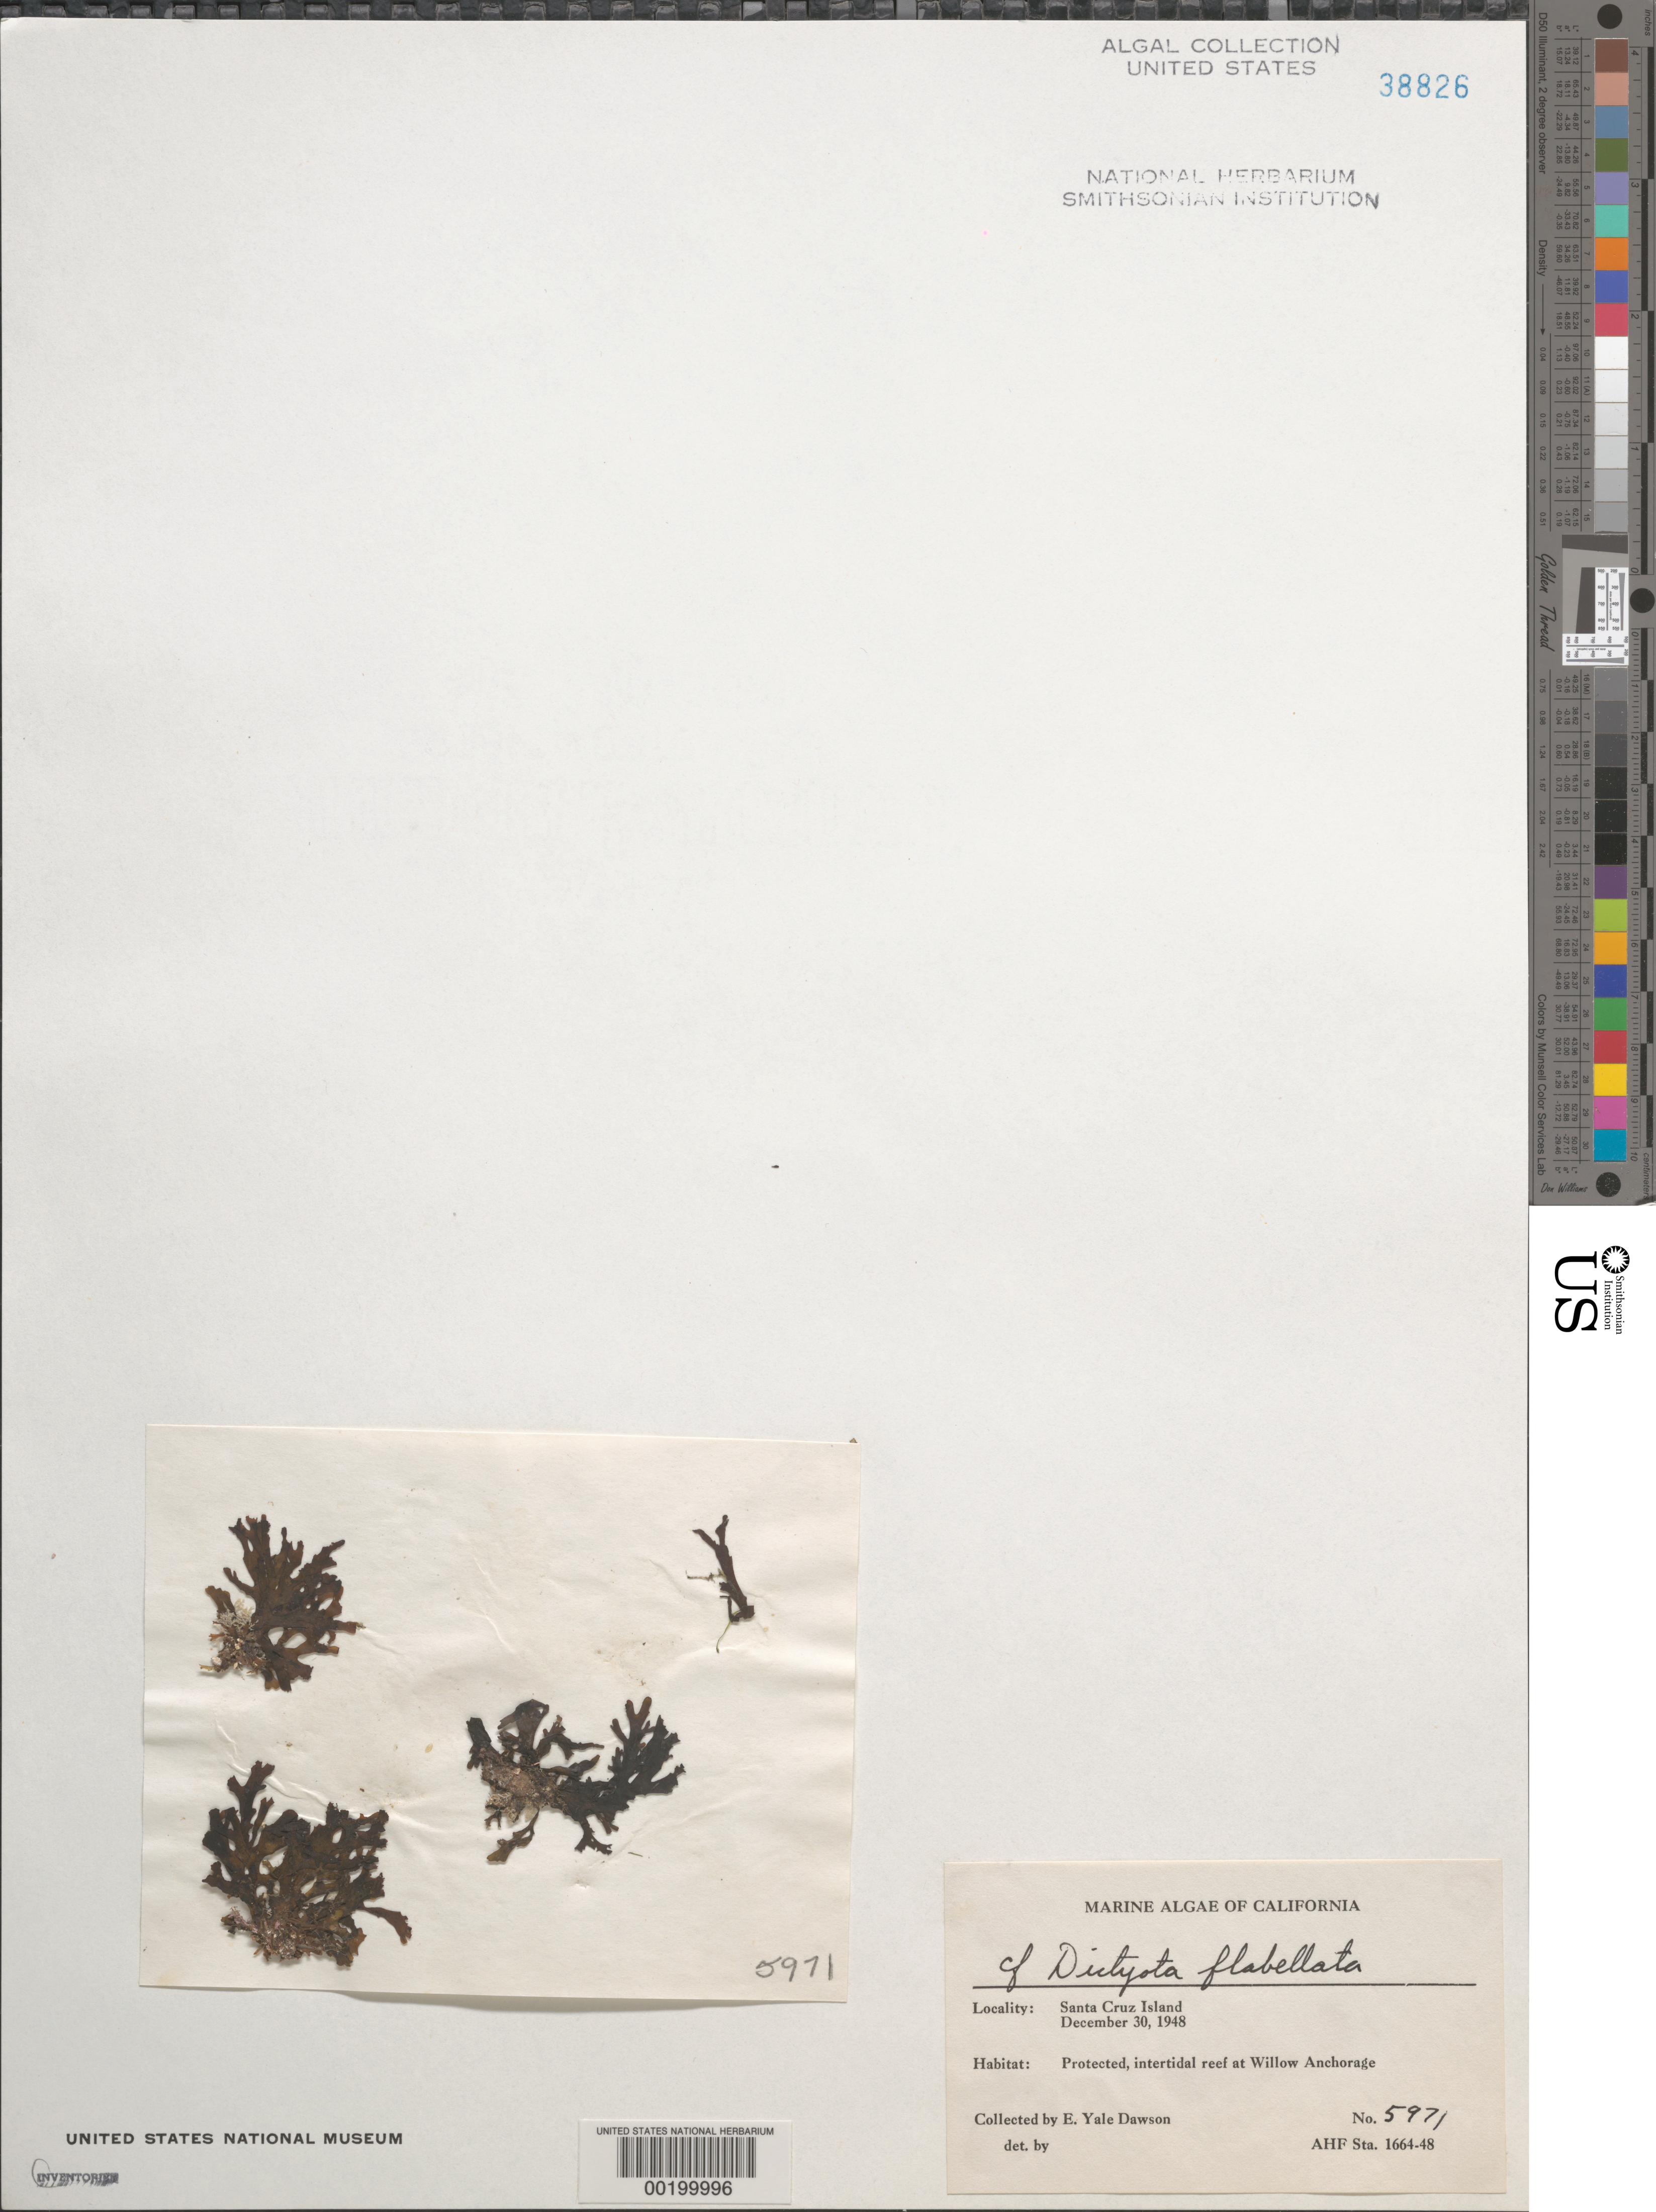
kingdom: Chromista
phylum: Ochrophyta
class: Phaeophyceae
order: Dictyotales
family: Dictyotaceae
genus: Dictyota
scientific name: Dictyota flabellata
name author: (Collins) Setch. & N.L. Gardner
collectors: E. Y. Dawson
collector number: EYD 5971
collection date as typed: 30 Dec 1948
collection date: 1948-12-30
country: United States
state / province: California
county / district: Santa Barbara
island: Santa Cruz Island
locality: Willow Anchorage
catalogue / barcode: US 38826